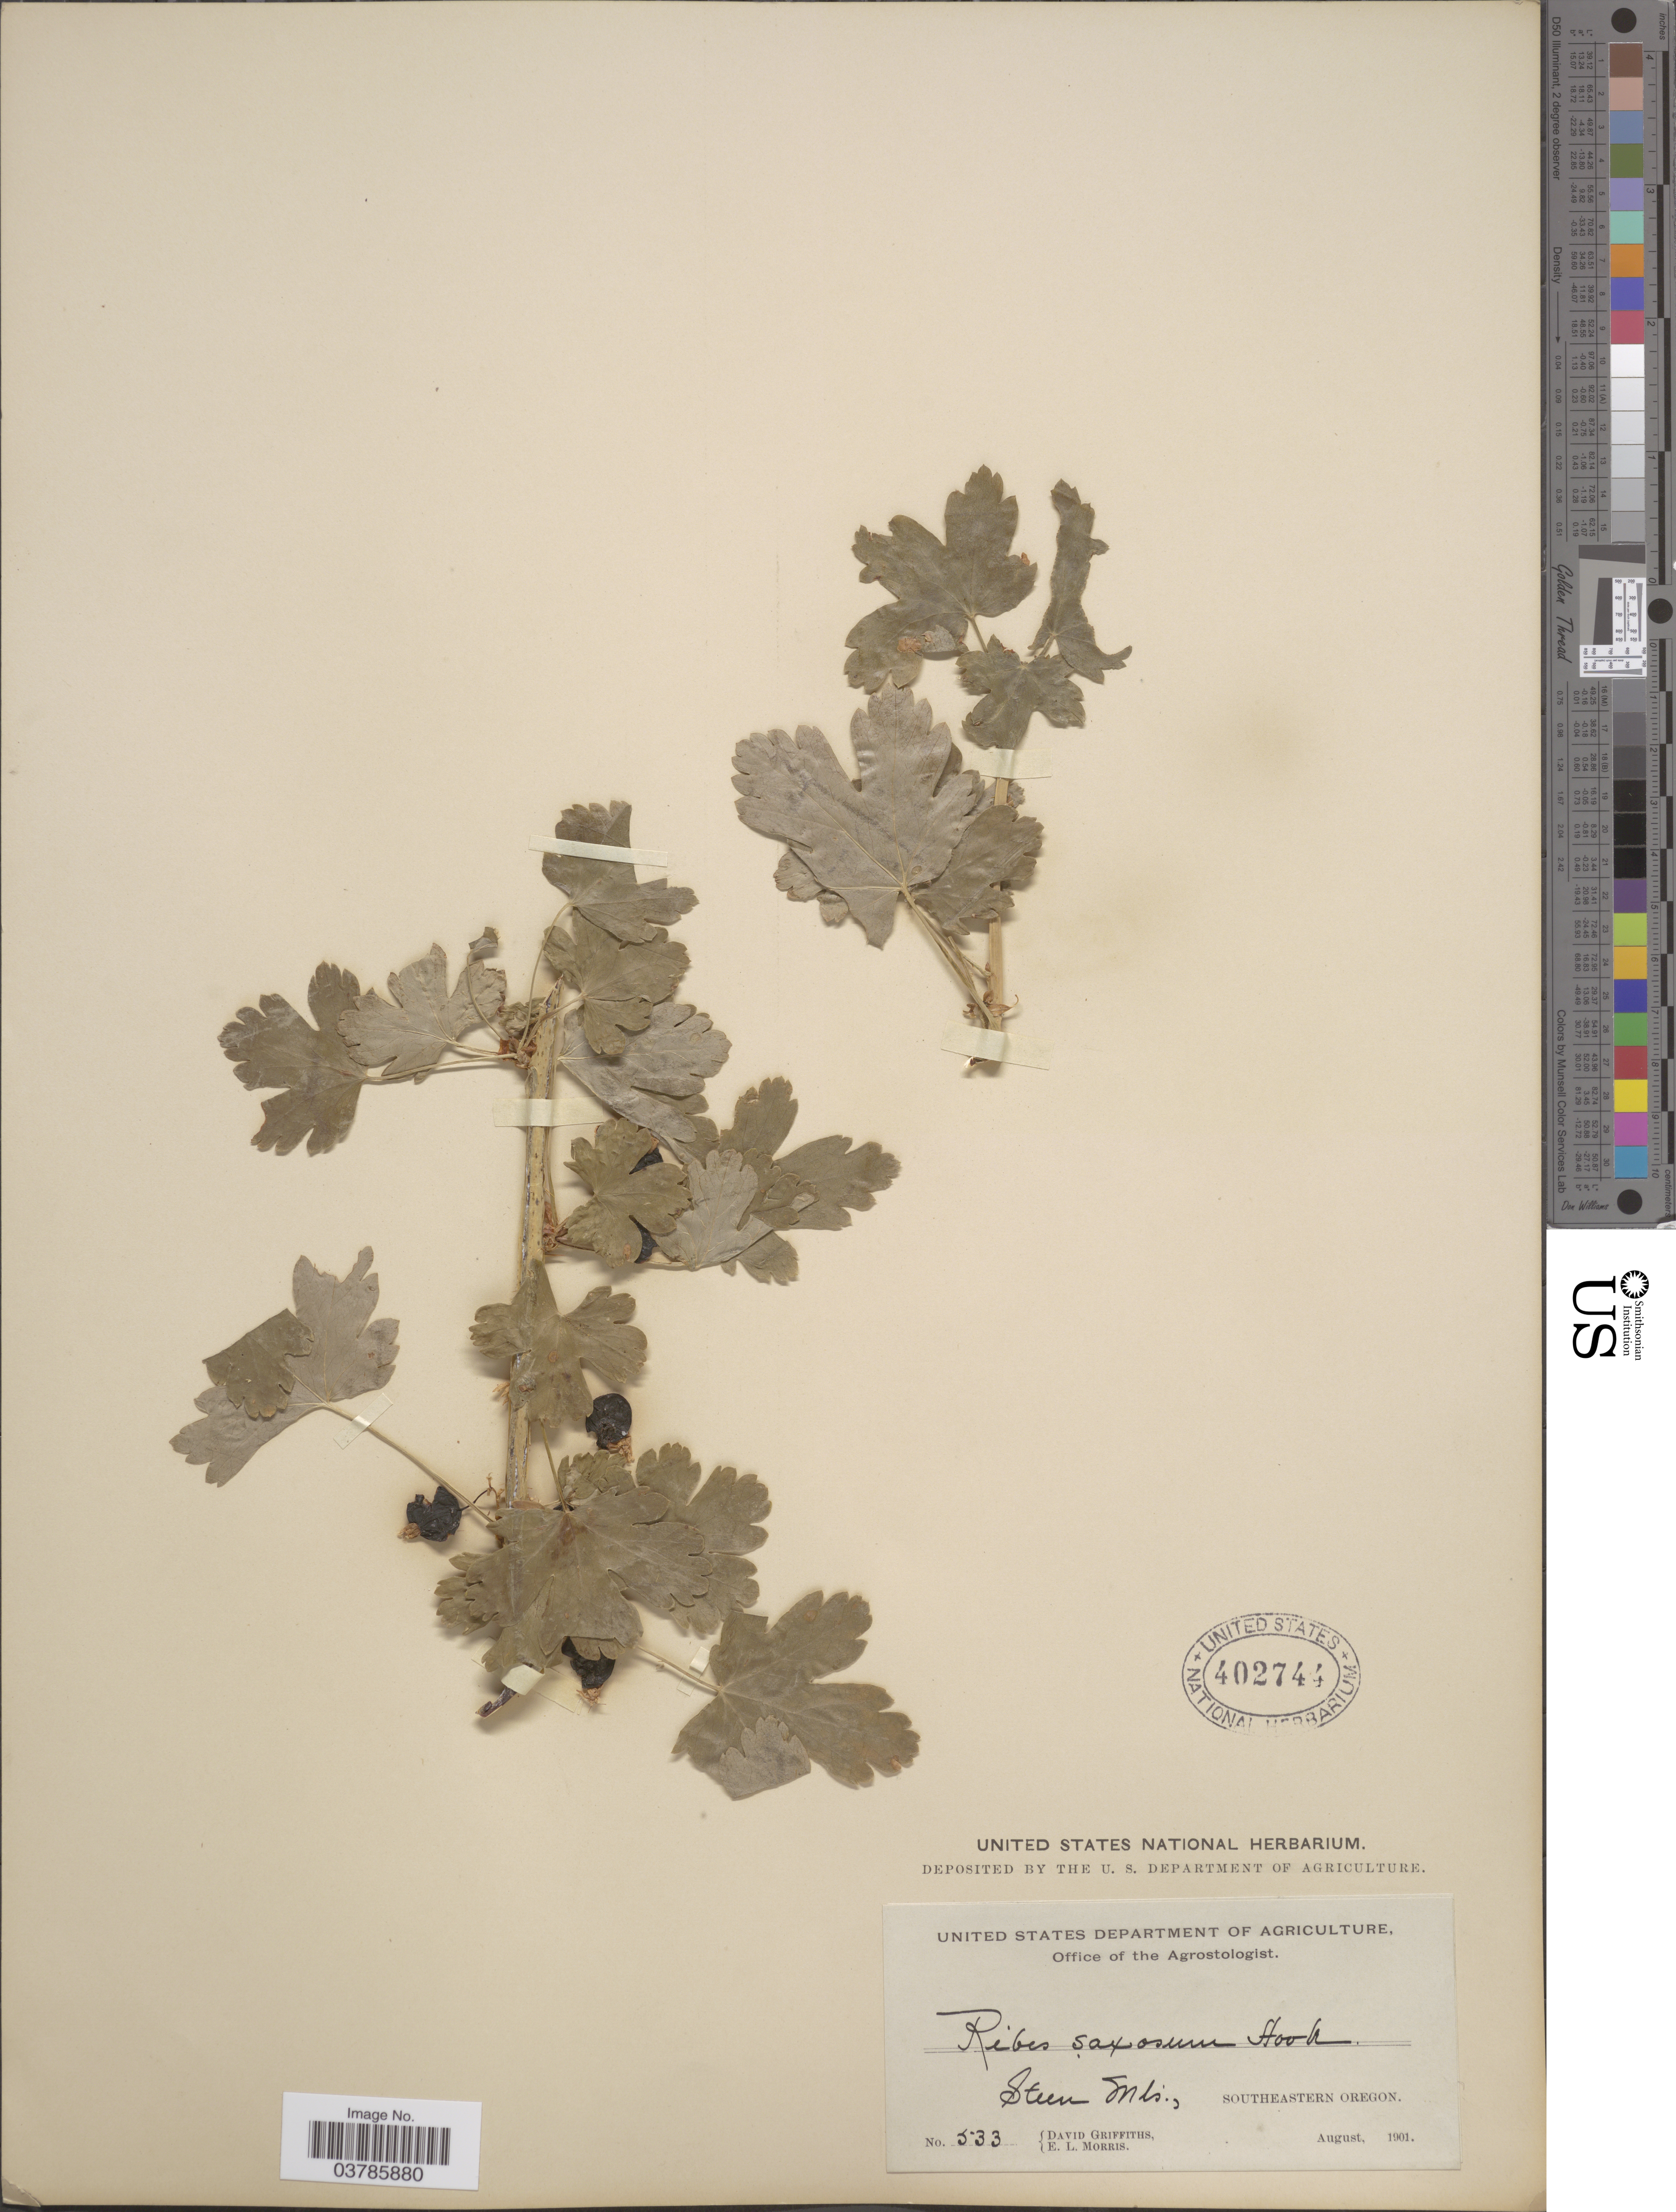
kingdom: Plantae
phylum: Tracheophyta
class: Magnoliopsida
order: Saxifragales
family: Grossulariaceae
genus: Ribes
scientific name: Ribes inerme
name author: Rydb.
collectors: D. Griffiths & E. Morris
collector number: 533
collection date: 1901-08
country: United States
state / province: Oregon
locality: Southeastern Oregon. Steen Mts.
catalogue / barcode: US 402744